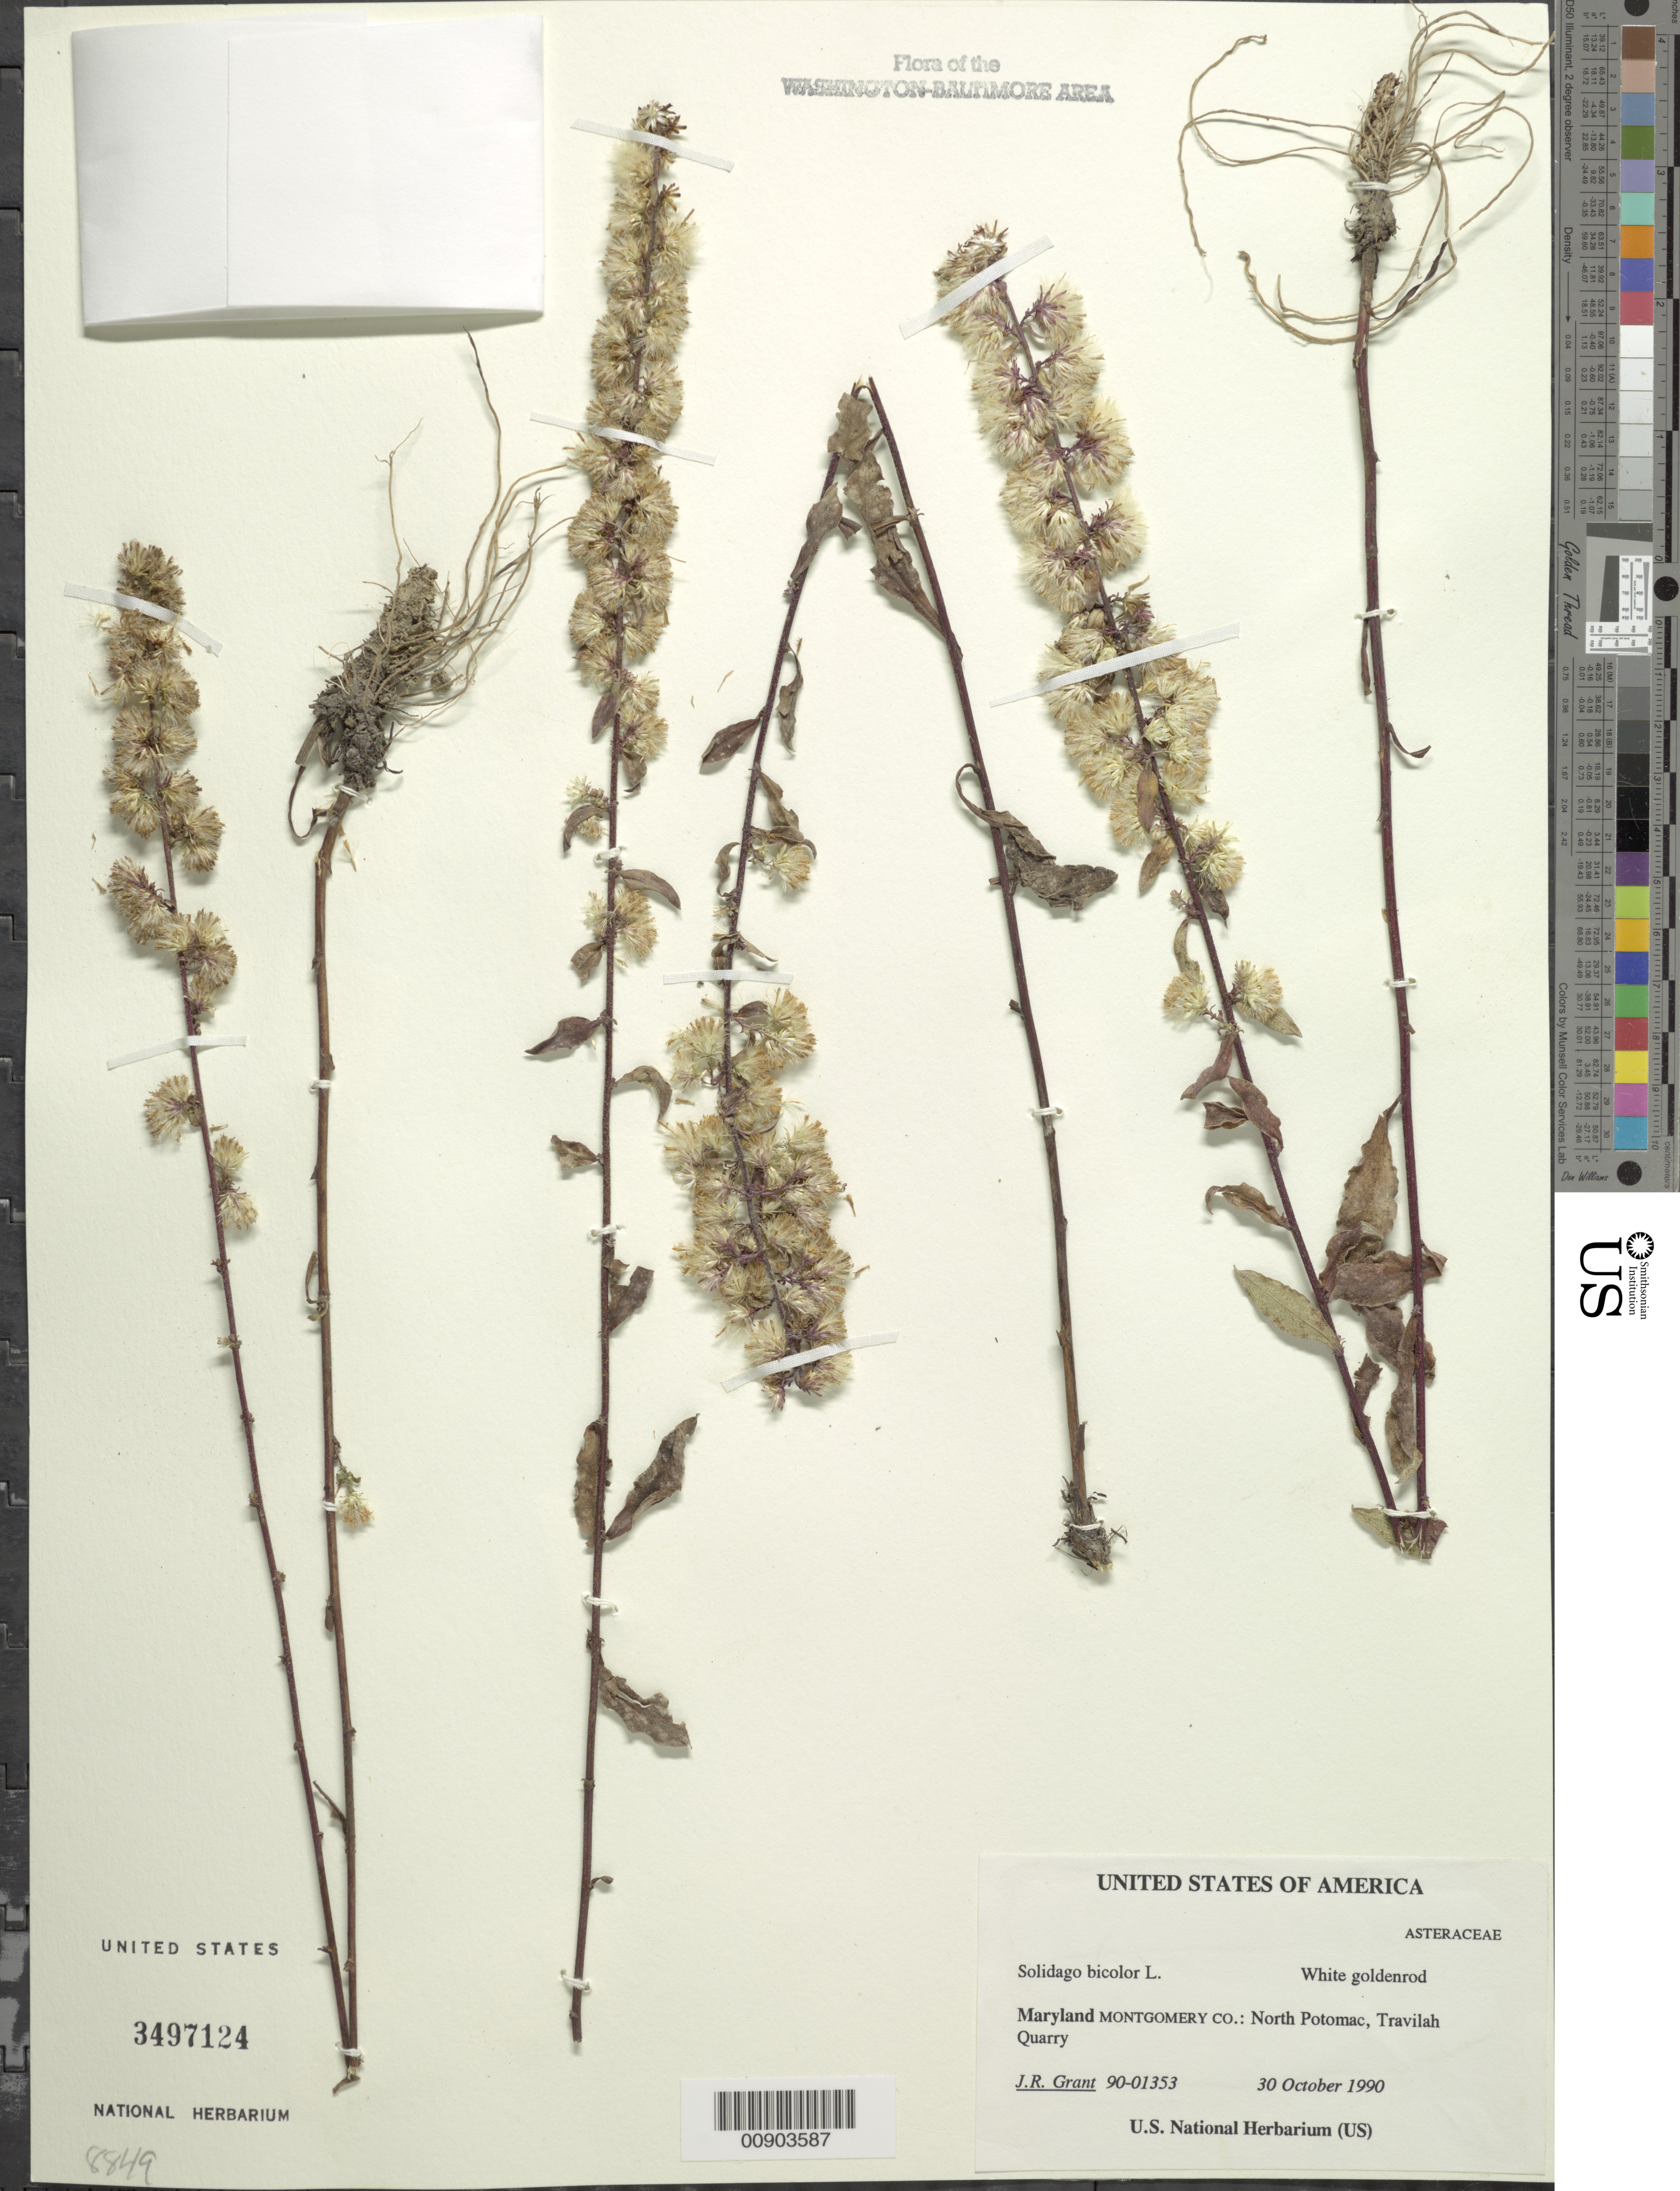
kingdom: Plantae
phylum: Tracheophyta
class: Magnoliopsida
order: Asterales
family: Asteraceae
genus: Solidago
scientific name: Solidago bicolor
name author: L.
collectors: J. R. Grant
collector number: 90-01353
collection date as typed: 30 October 1990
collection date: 1990-10-30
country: United States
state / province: Maryland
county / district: Montgomery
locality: North Potomac, Travilah Quarry.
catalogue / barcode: US 3497124